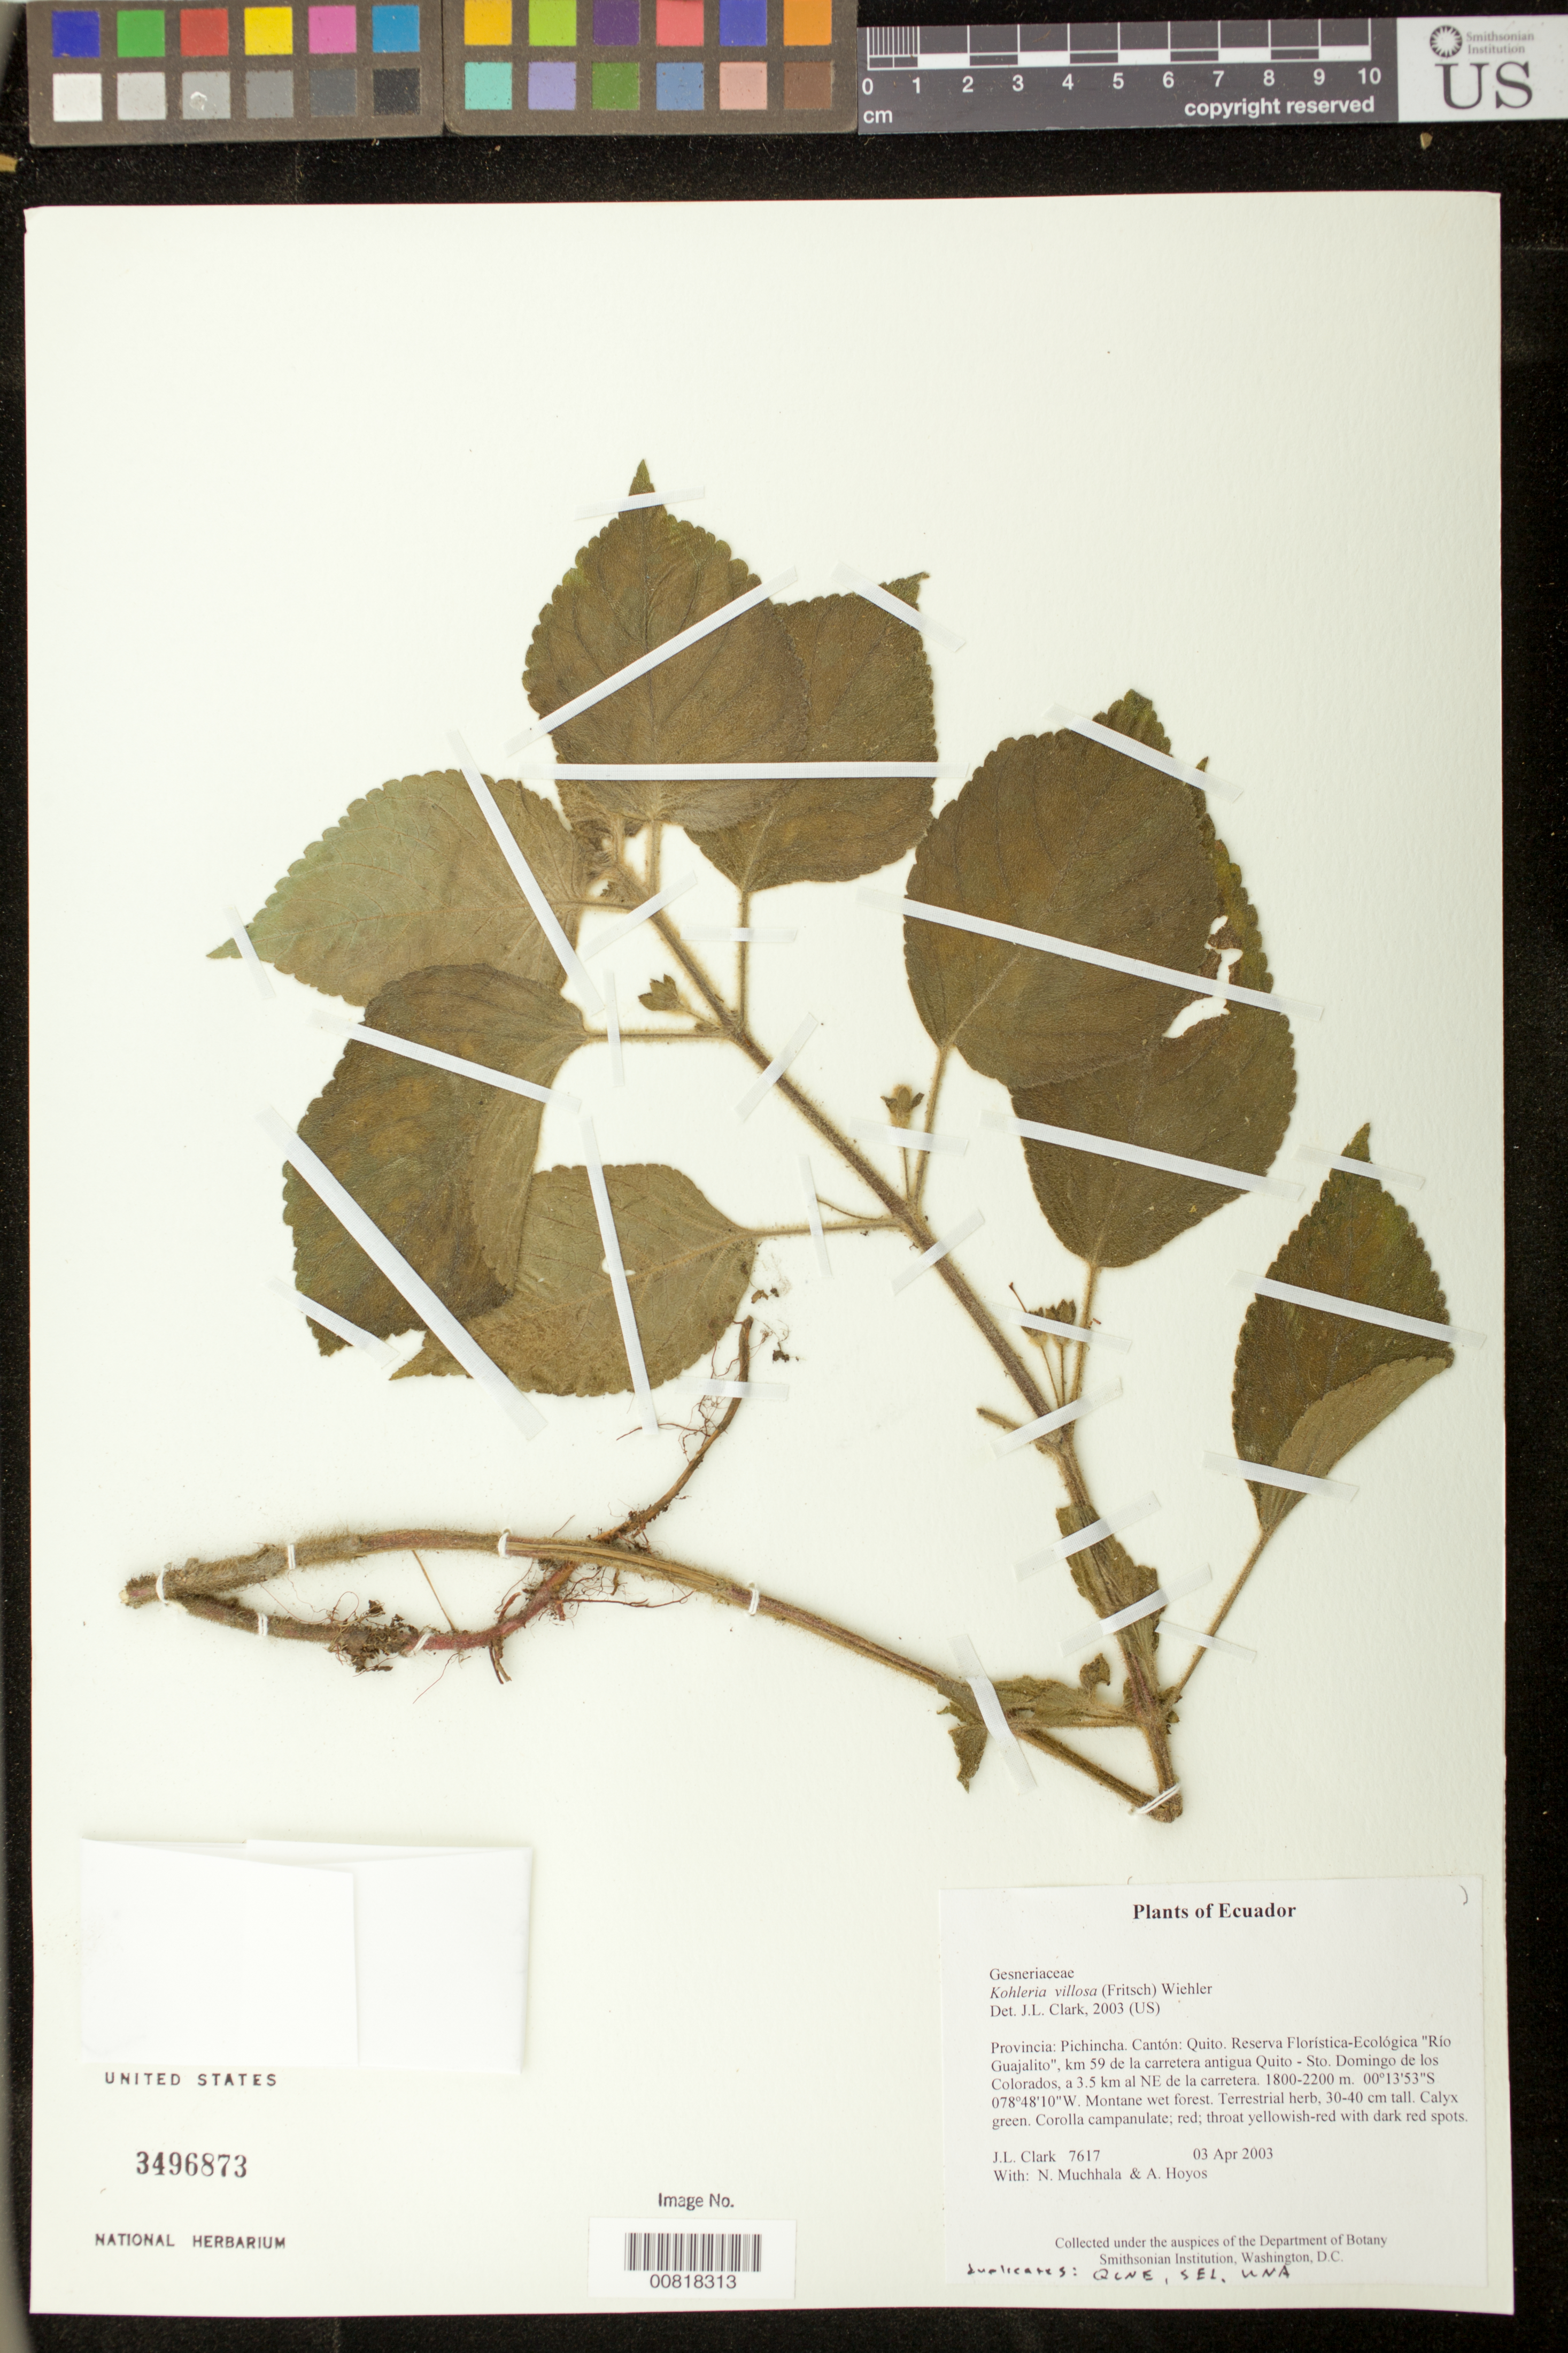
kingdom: Plantae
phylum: Tracheophyta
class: Magnoliopsida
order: Lamiales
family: Gesneriaceae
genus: Kohleria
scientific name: Kohleria villosa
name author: (Fritsch) Wiehler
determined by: Clark, J. L., (SEL), The Marie Selby Botanical Garden (UNITED STATES)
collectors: J. L. Clark, N. Muchhala & A. Hoyos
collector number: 7617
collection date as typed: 03 Apr 2003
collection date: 2003-04-03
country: Ecuador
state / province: Pichincha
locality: Quito. Reserva Florística-Ecológica "Río Guajalito", km 59 de la carretera antigua Quito - Sto. Domingo de los Colorados, a 3.5 km al NE de la carretera.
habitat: Montane wet forest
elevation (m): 1800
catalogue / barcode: US 3496873